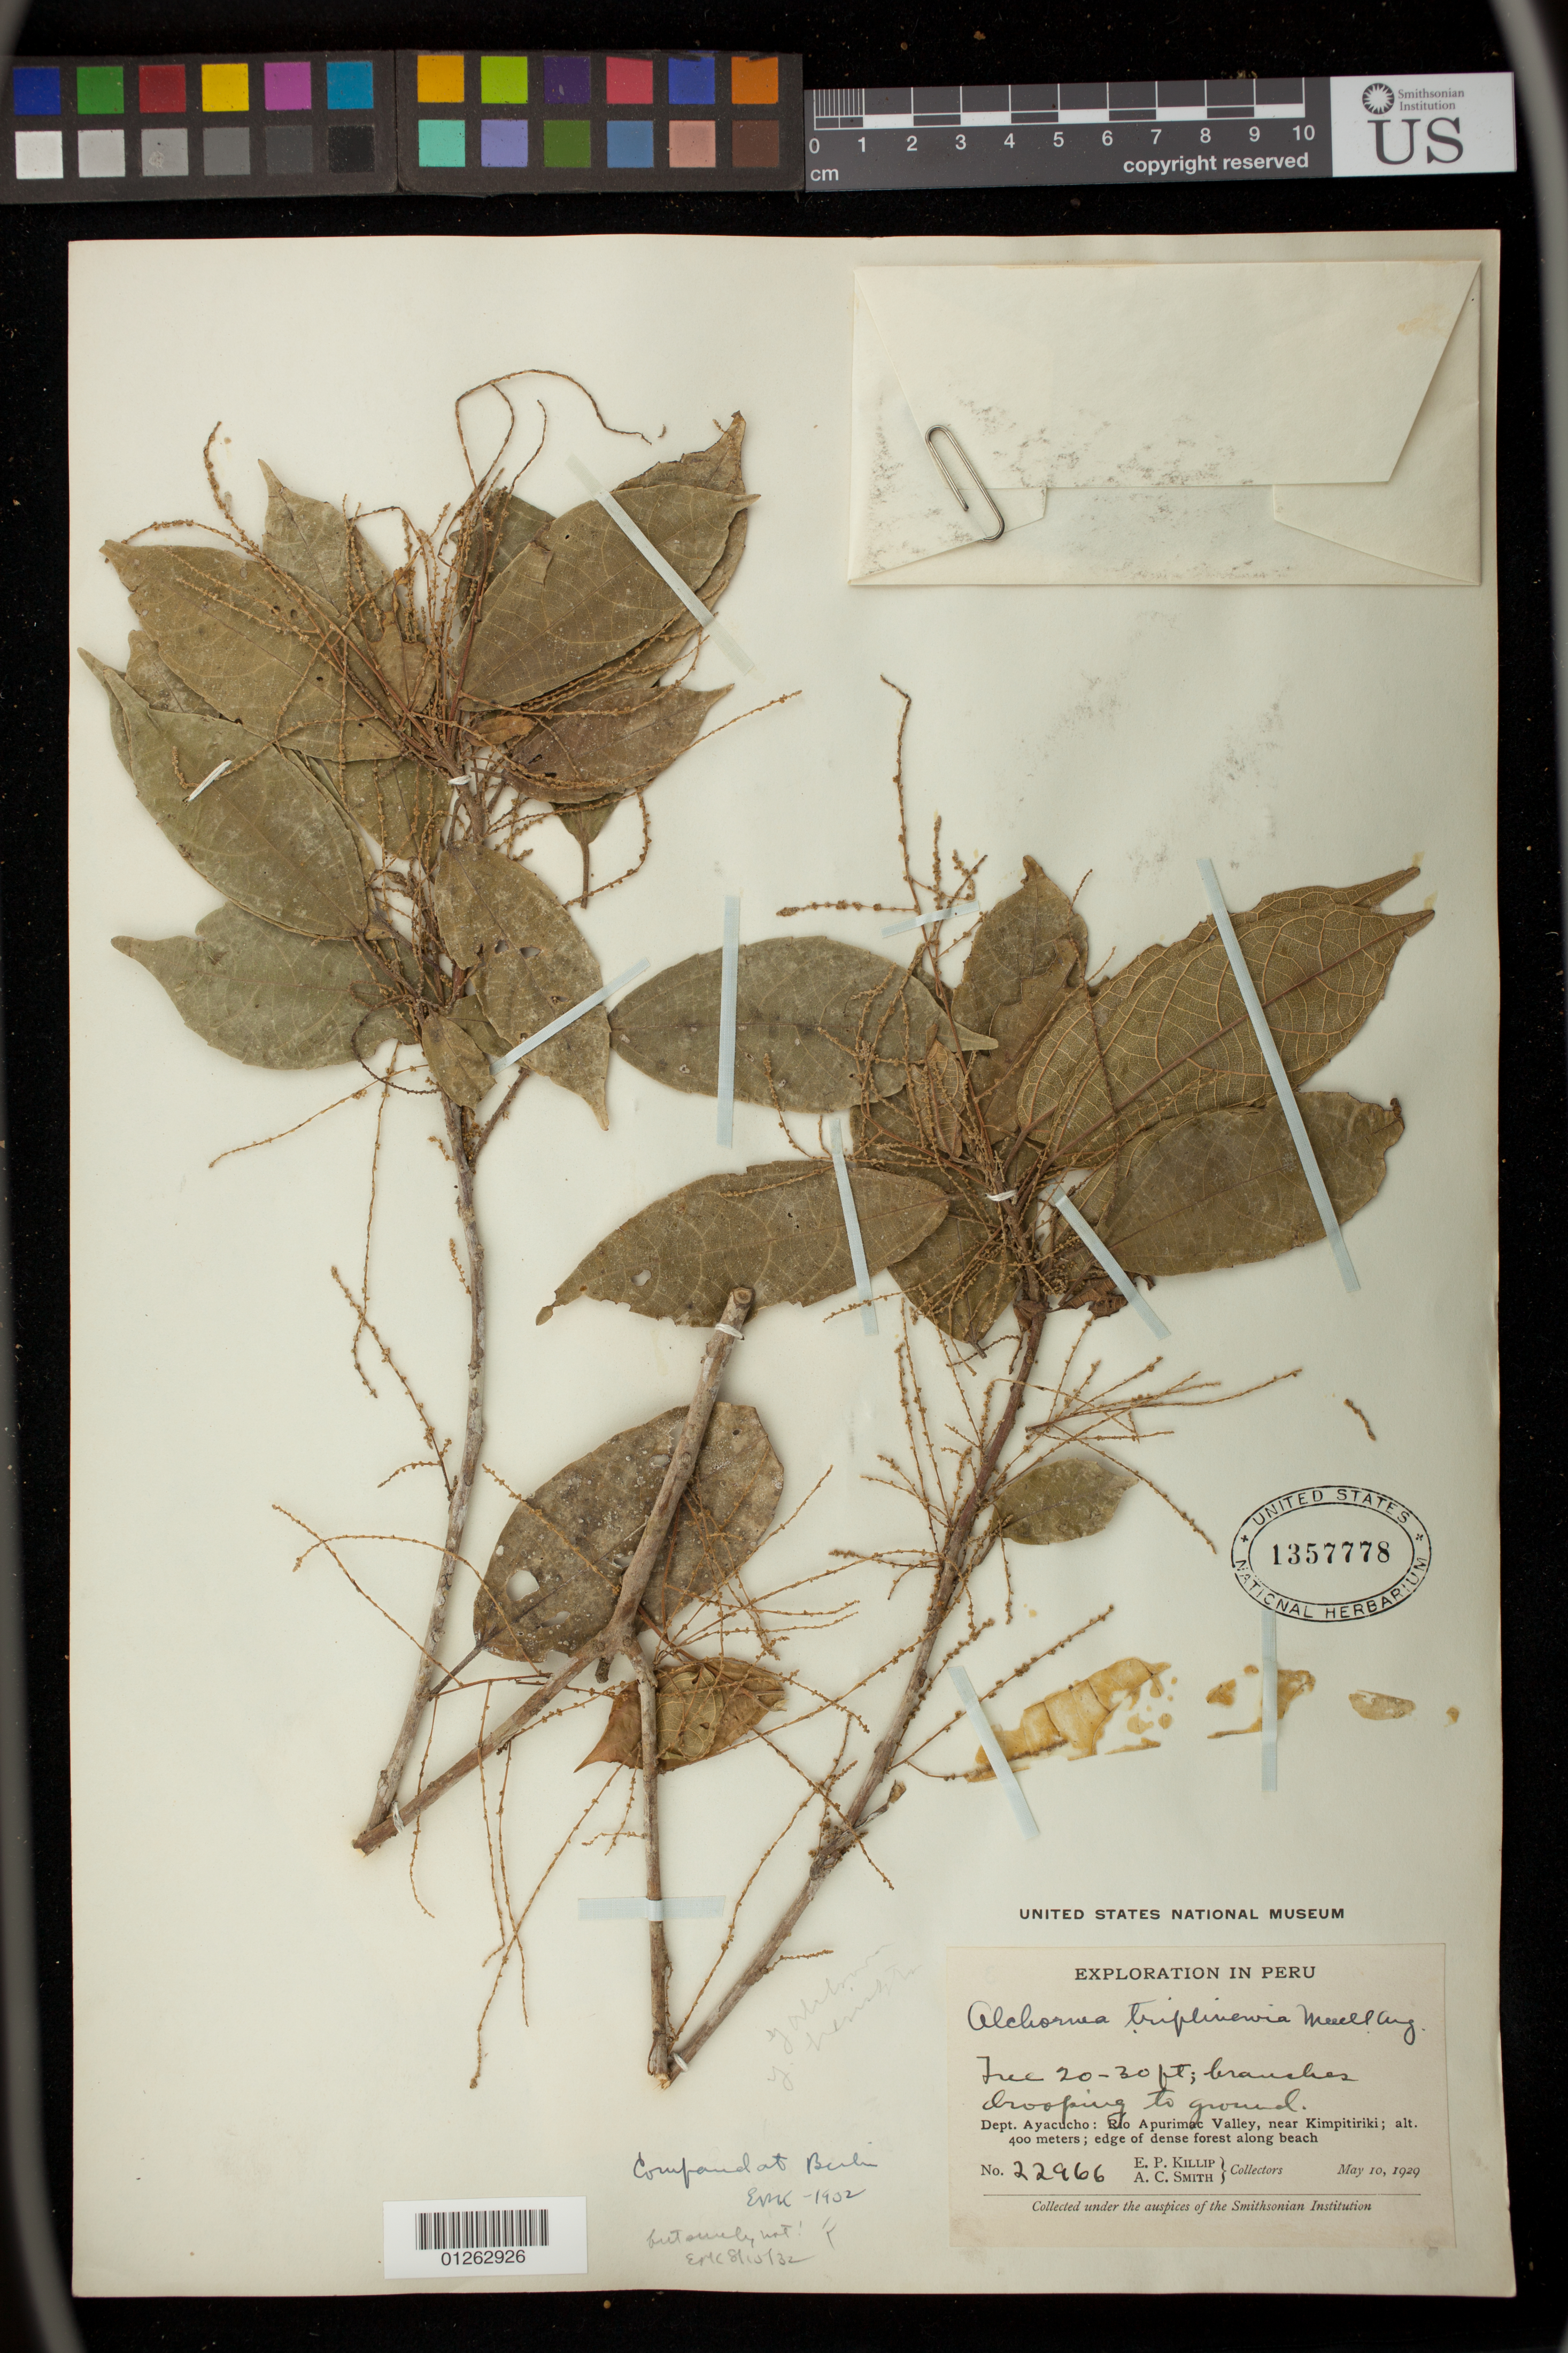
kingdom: Plantae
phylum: Tracheophyta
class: Magnoliopsida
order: Malpighiales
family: Euphorbiaceae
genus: Alchornea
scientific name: Alchornea triplinervia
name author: (Spreng.) Müll. Arg.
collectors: E. P. Killip & A. C. Smith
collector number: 22966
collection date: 1929-05-10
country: Peru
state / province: Ayacucho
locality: Rio Apurimac Valley, near Kimpitiriki.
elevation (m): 400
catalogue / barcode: US 1357778